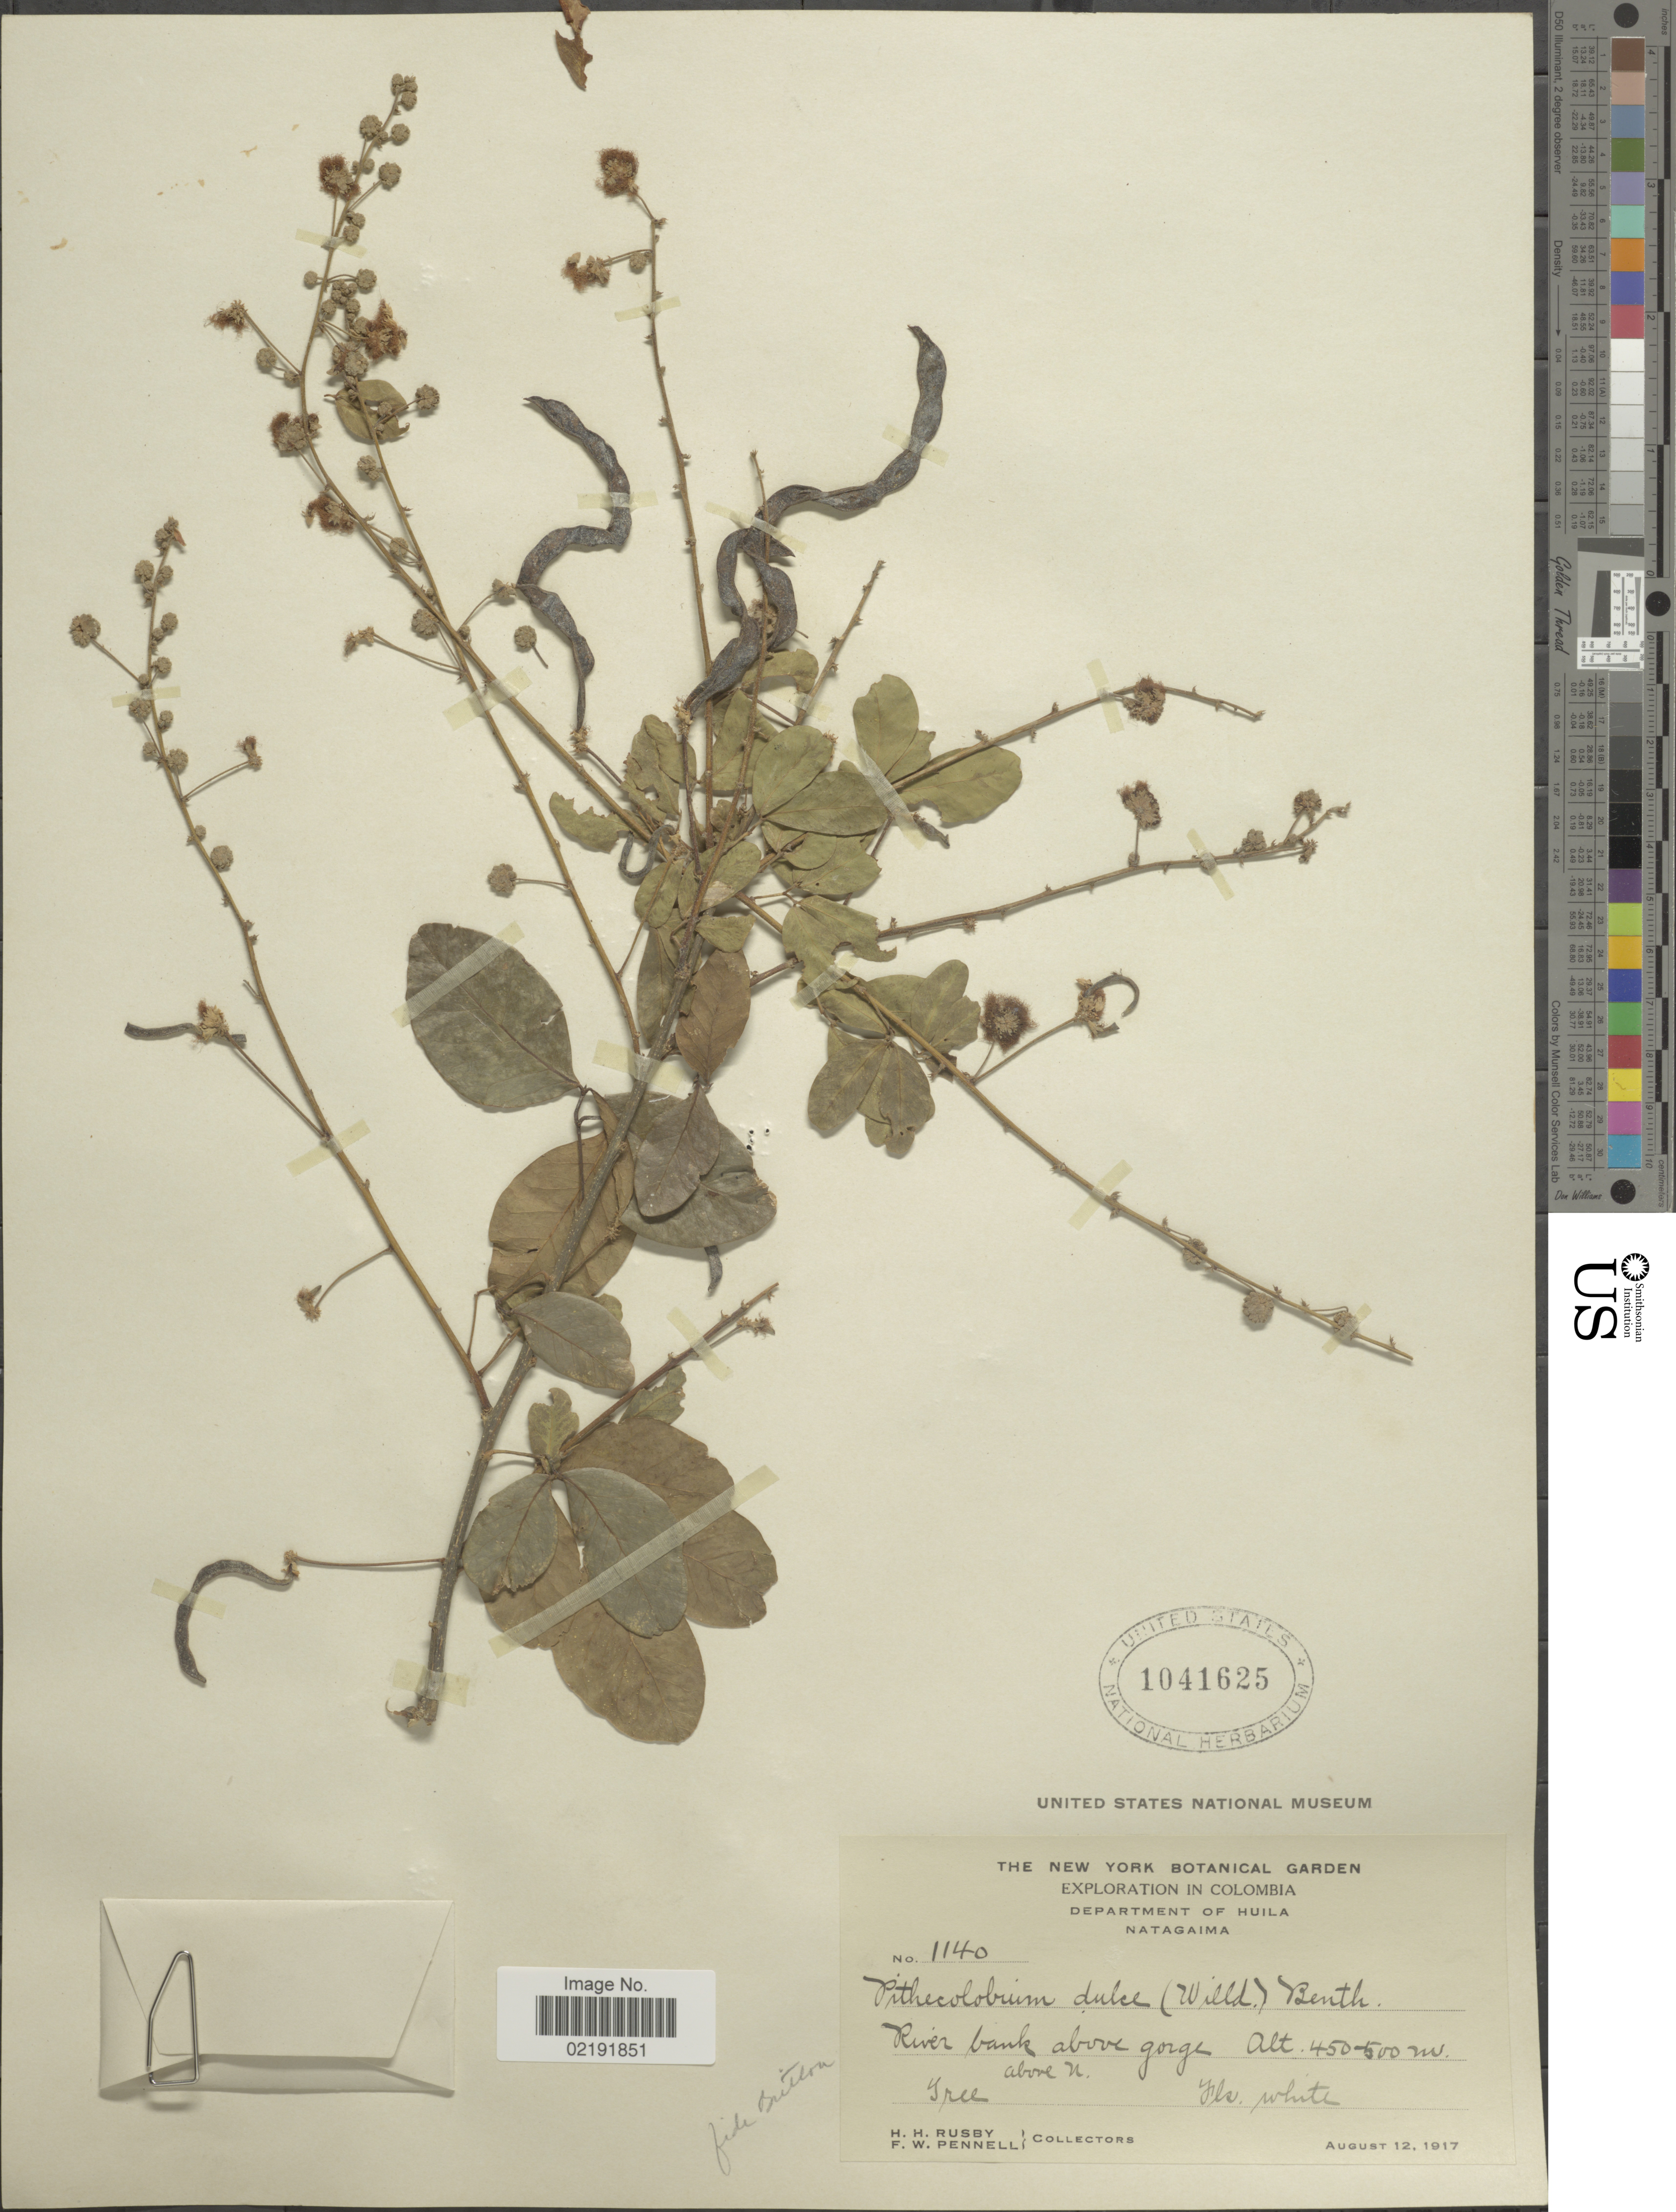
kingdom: Plantae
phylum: Tracheophyta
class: Magnoliopsida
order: Fabales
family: Fabaceae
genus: Pithecellobium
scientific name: Pithecellobium dulce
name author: (Roxb.) Benth.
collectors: H. H. Rusby & F. W. Pennell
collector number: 1140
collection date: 1917-08-12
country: Colombia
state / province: Huila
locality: Department of Huila. Natagaima. River bank above gorge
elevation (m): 450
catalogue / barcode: US 1041625